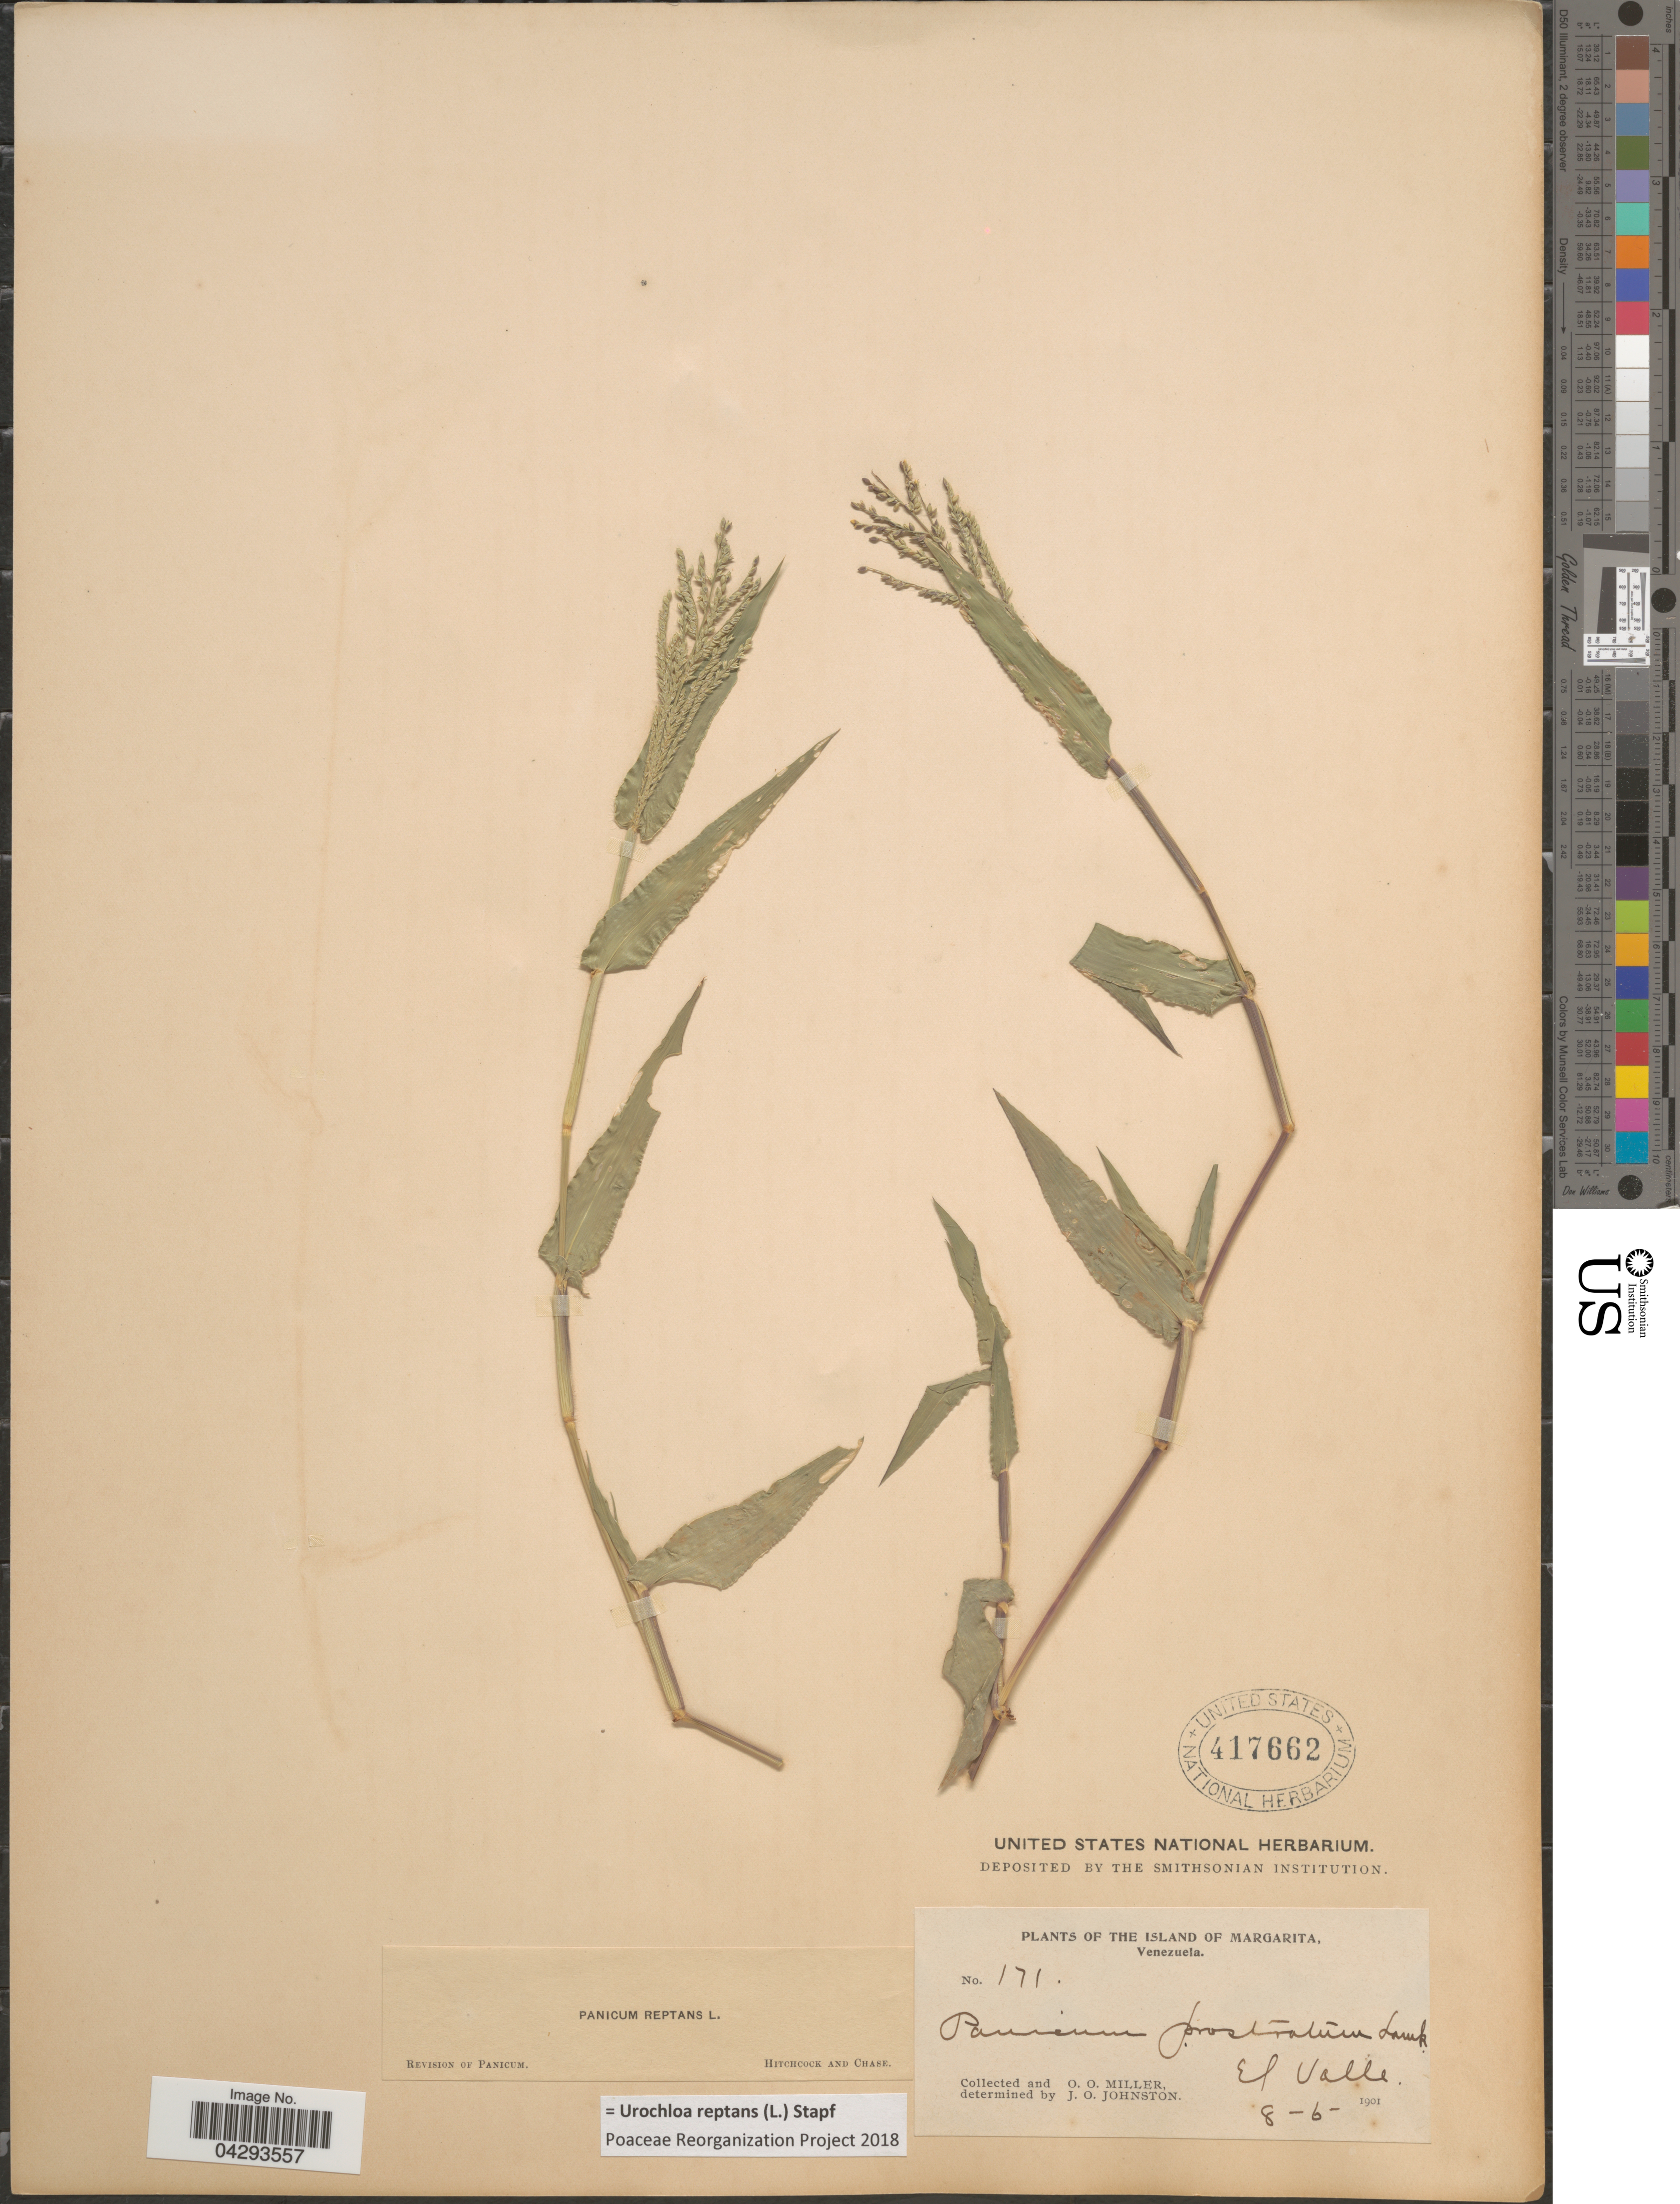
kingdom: Plantae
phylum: Tracheophyta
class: Liliopsida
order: Poales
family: Poaceae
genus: Urochloa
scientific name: Urochloa reptans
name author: (L.) Stapf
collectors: O. O. Miller & J. Johnston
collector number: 171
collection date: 1901-06-08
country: Venezuela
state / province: Nueva Esparta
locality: Island of Margarita. El Valle.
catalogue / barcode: US 417662